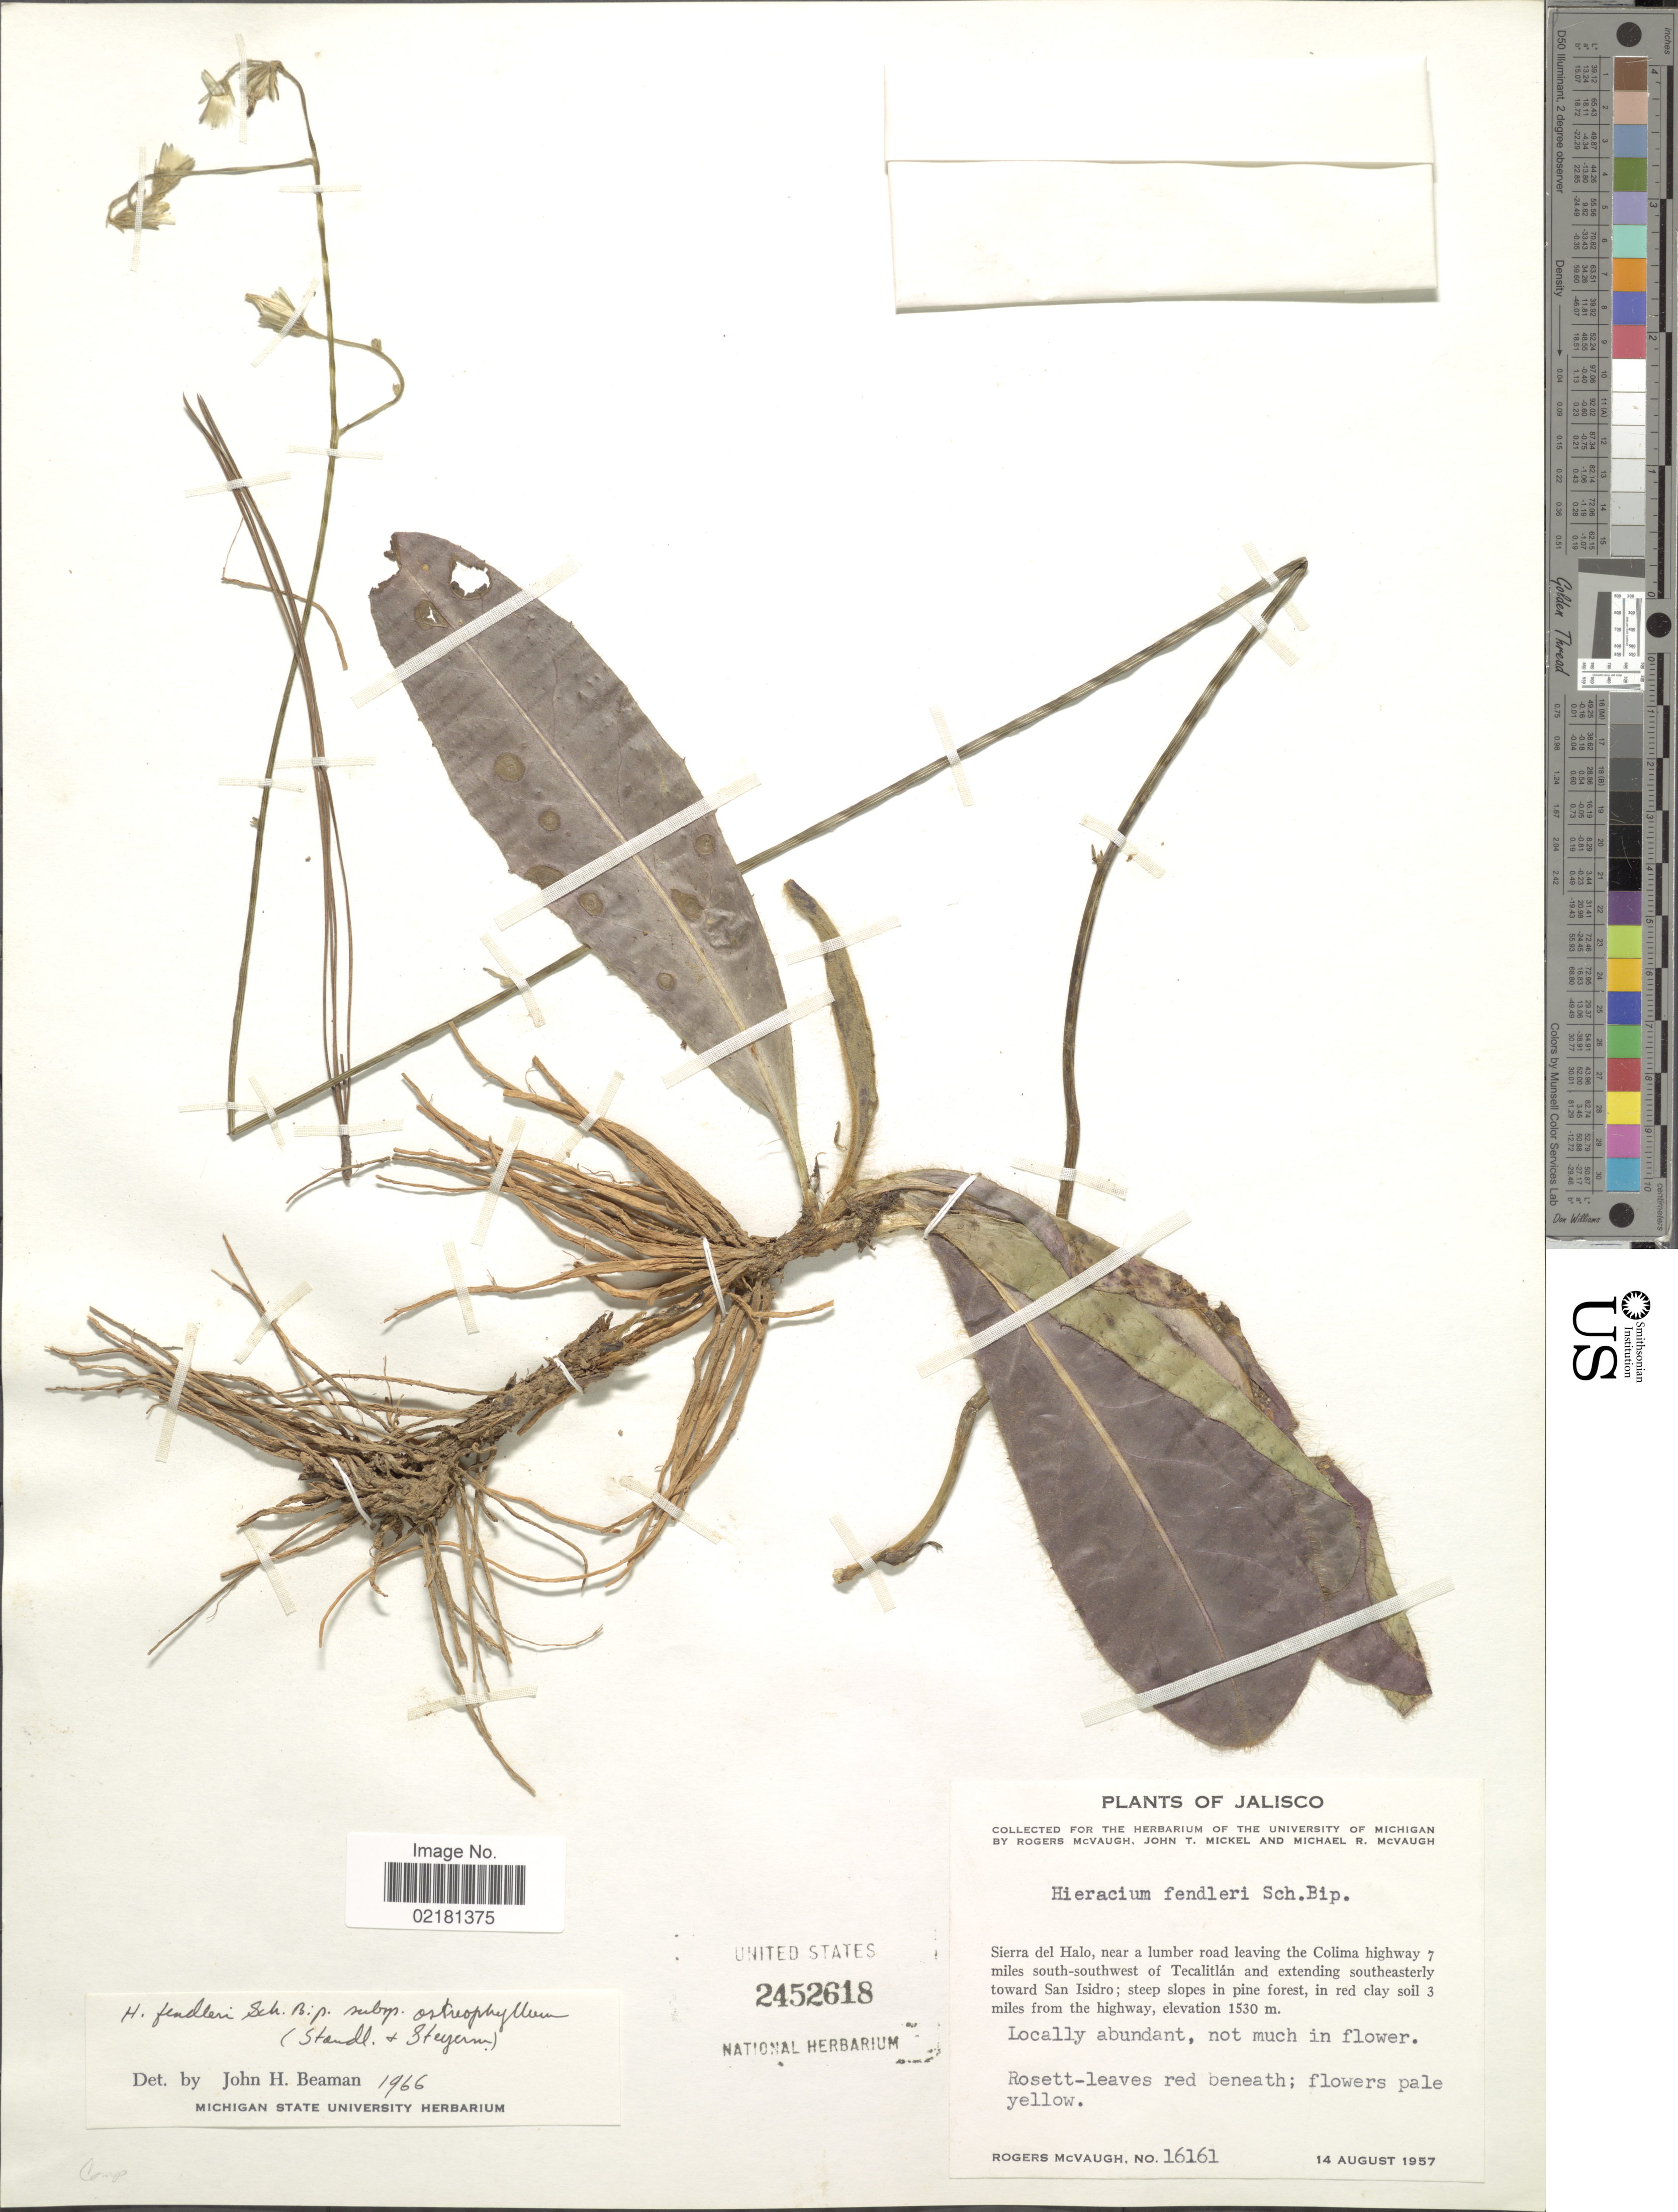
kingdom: Plantae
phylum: Tracheophyta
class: Magnoliopsida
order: Asterales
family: Asteraceae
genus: Hieracium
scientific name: Hieracium fendleri subsp. ostreophyllum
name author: (Standl. & Steyerm.) Beaman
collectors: R. McVaugh, J. T. Mickel & M. R. McVaugh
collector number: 16161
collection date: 1957-08-14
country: Mexico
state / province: Jalisco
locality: Sierra del Halo, near a lumber road leaving the Colima highway 7 miles south-southwest of Tecatitlan and extending southeasterly toward San Isidro; steep slopes in pine forest, in red clay soil 3 miles from the highway..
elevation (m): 1530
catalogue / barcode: US 2452618